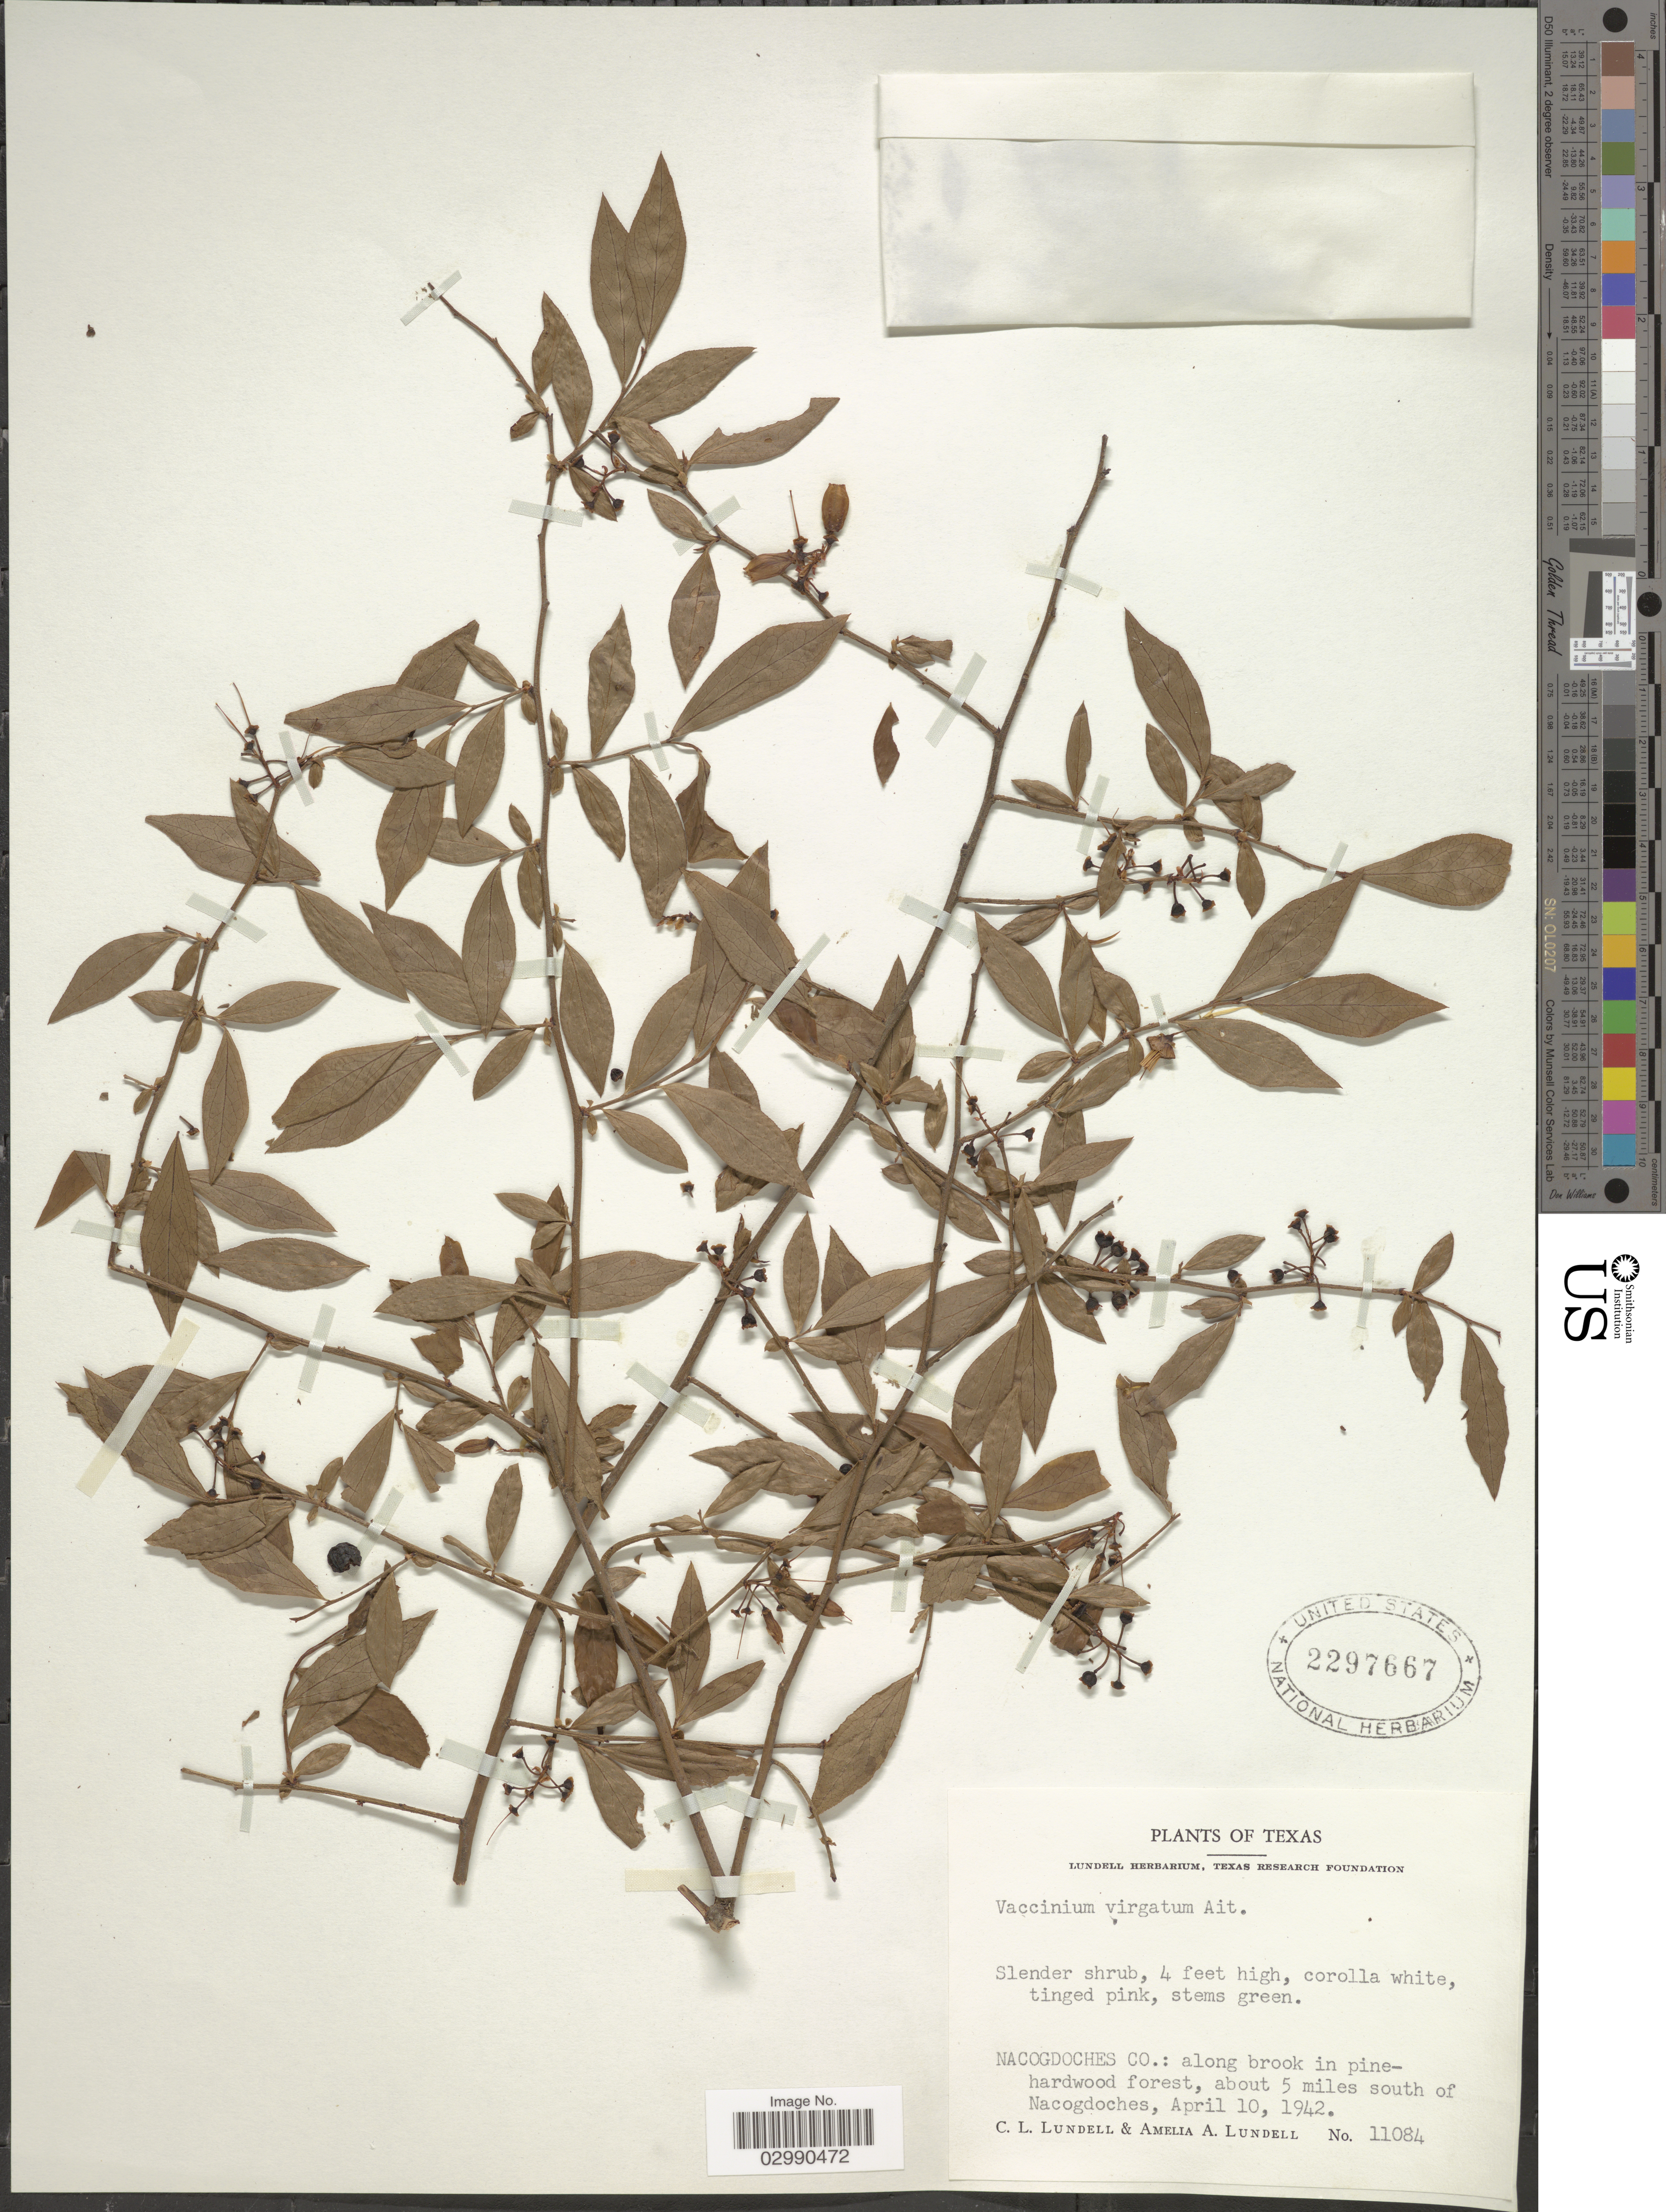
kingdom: Plantae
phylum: Tracheophyta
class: Magnoliopsida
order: Ericales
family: Ericaceae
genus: Vaccinium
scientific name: Vaccinium virgatum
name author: Aiton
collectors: C. L. Lundell & A. A. Lundell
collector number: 11084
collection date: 1942-04-10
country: United States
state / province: Texas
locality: Nacogdoches Co.: along brook in pine-hardwood forest, about 5 miles south of Nacogdoches.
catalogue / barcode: US 2297667